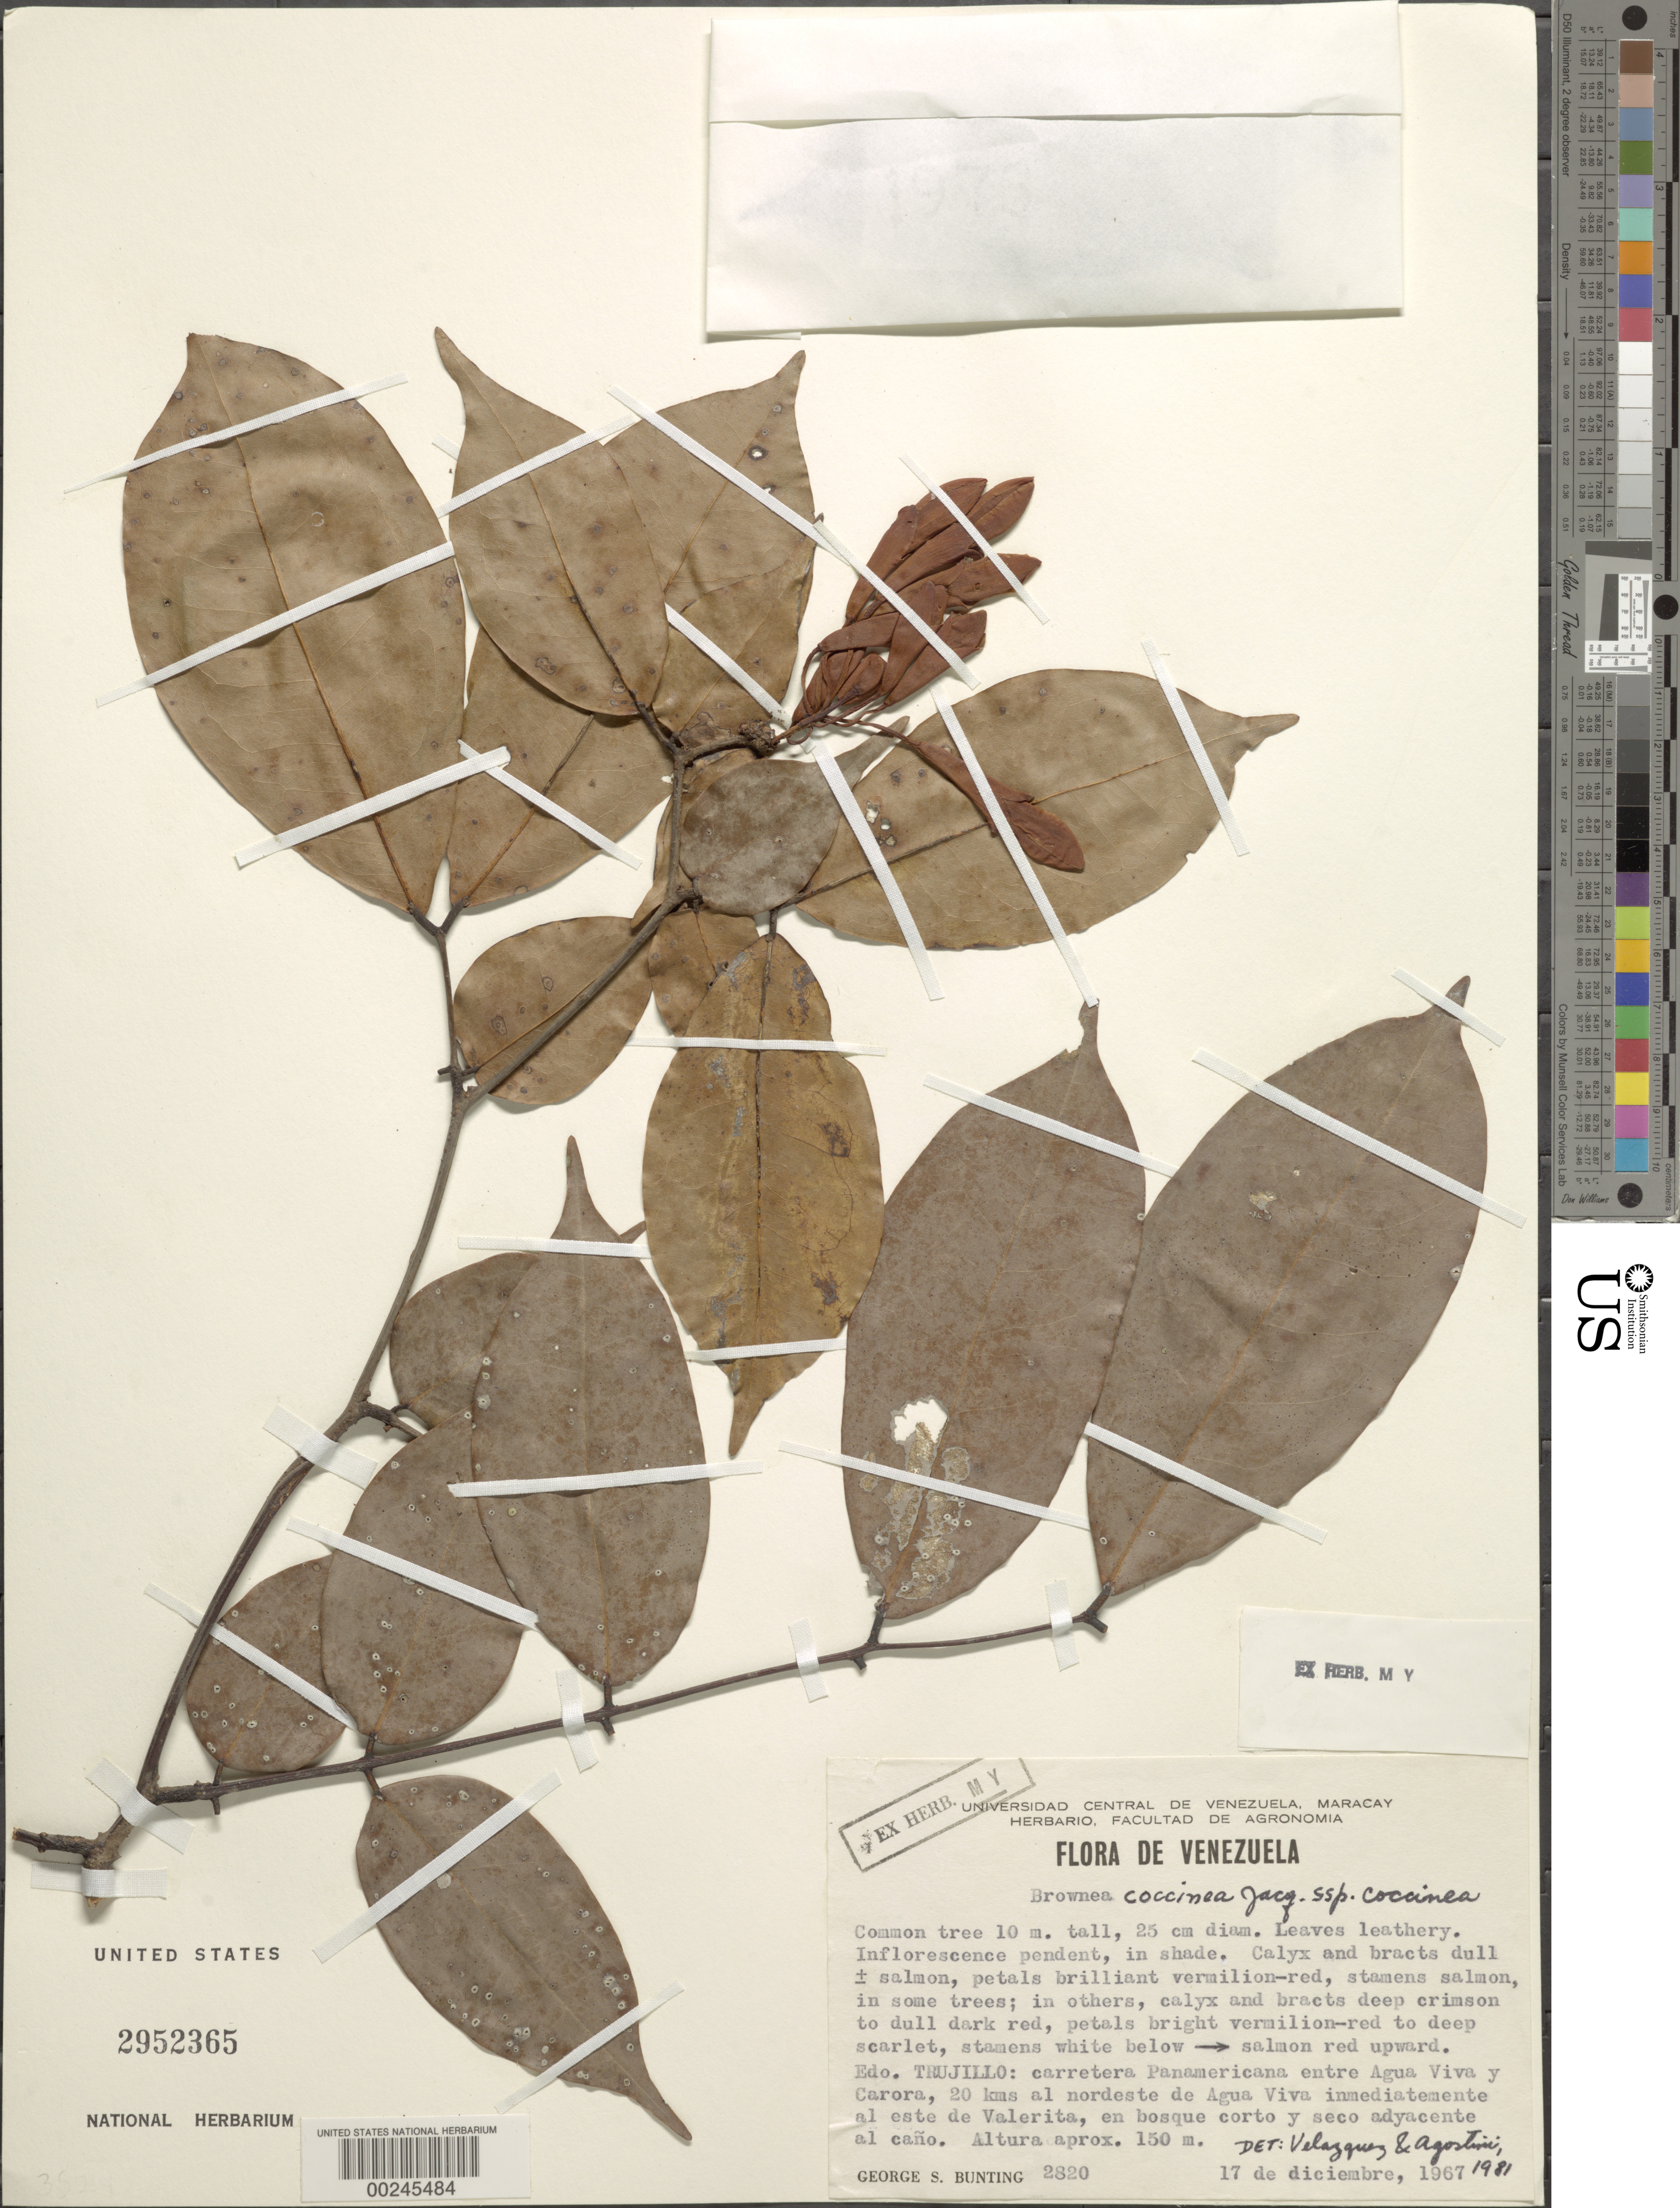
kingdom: Plantae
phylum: Tracheophyta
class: Magnoliopsida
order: Fabales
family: Fabaceae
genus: Brownea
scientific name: Brownea coccinea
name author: Jacq.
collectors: G. S. Bunting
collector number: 2820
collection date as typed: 17 Dec 1967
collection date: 1967-12-17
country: Venezuela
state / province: Trujillo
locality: Highway panamericana between agua viva and carora, 20 kms ne of agua viva, immediate e of valerita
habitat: Short forest and secondary adjacent to canyon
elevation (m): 150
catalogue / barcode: US 2952365